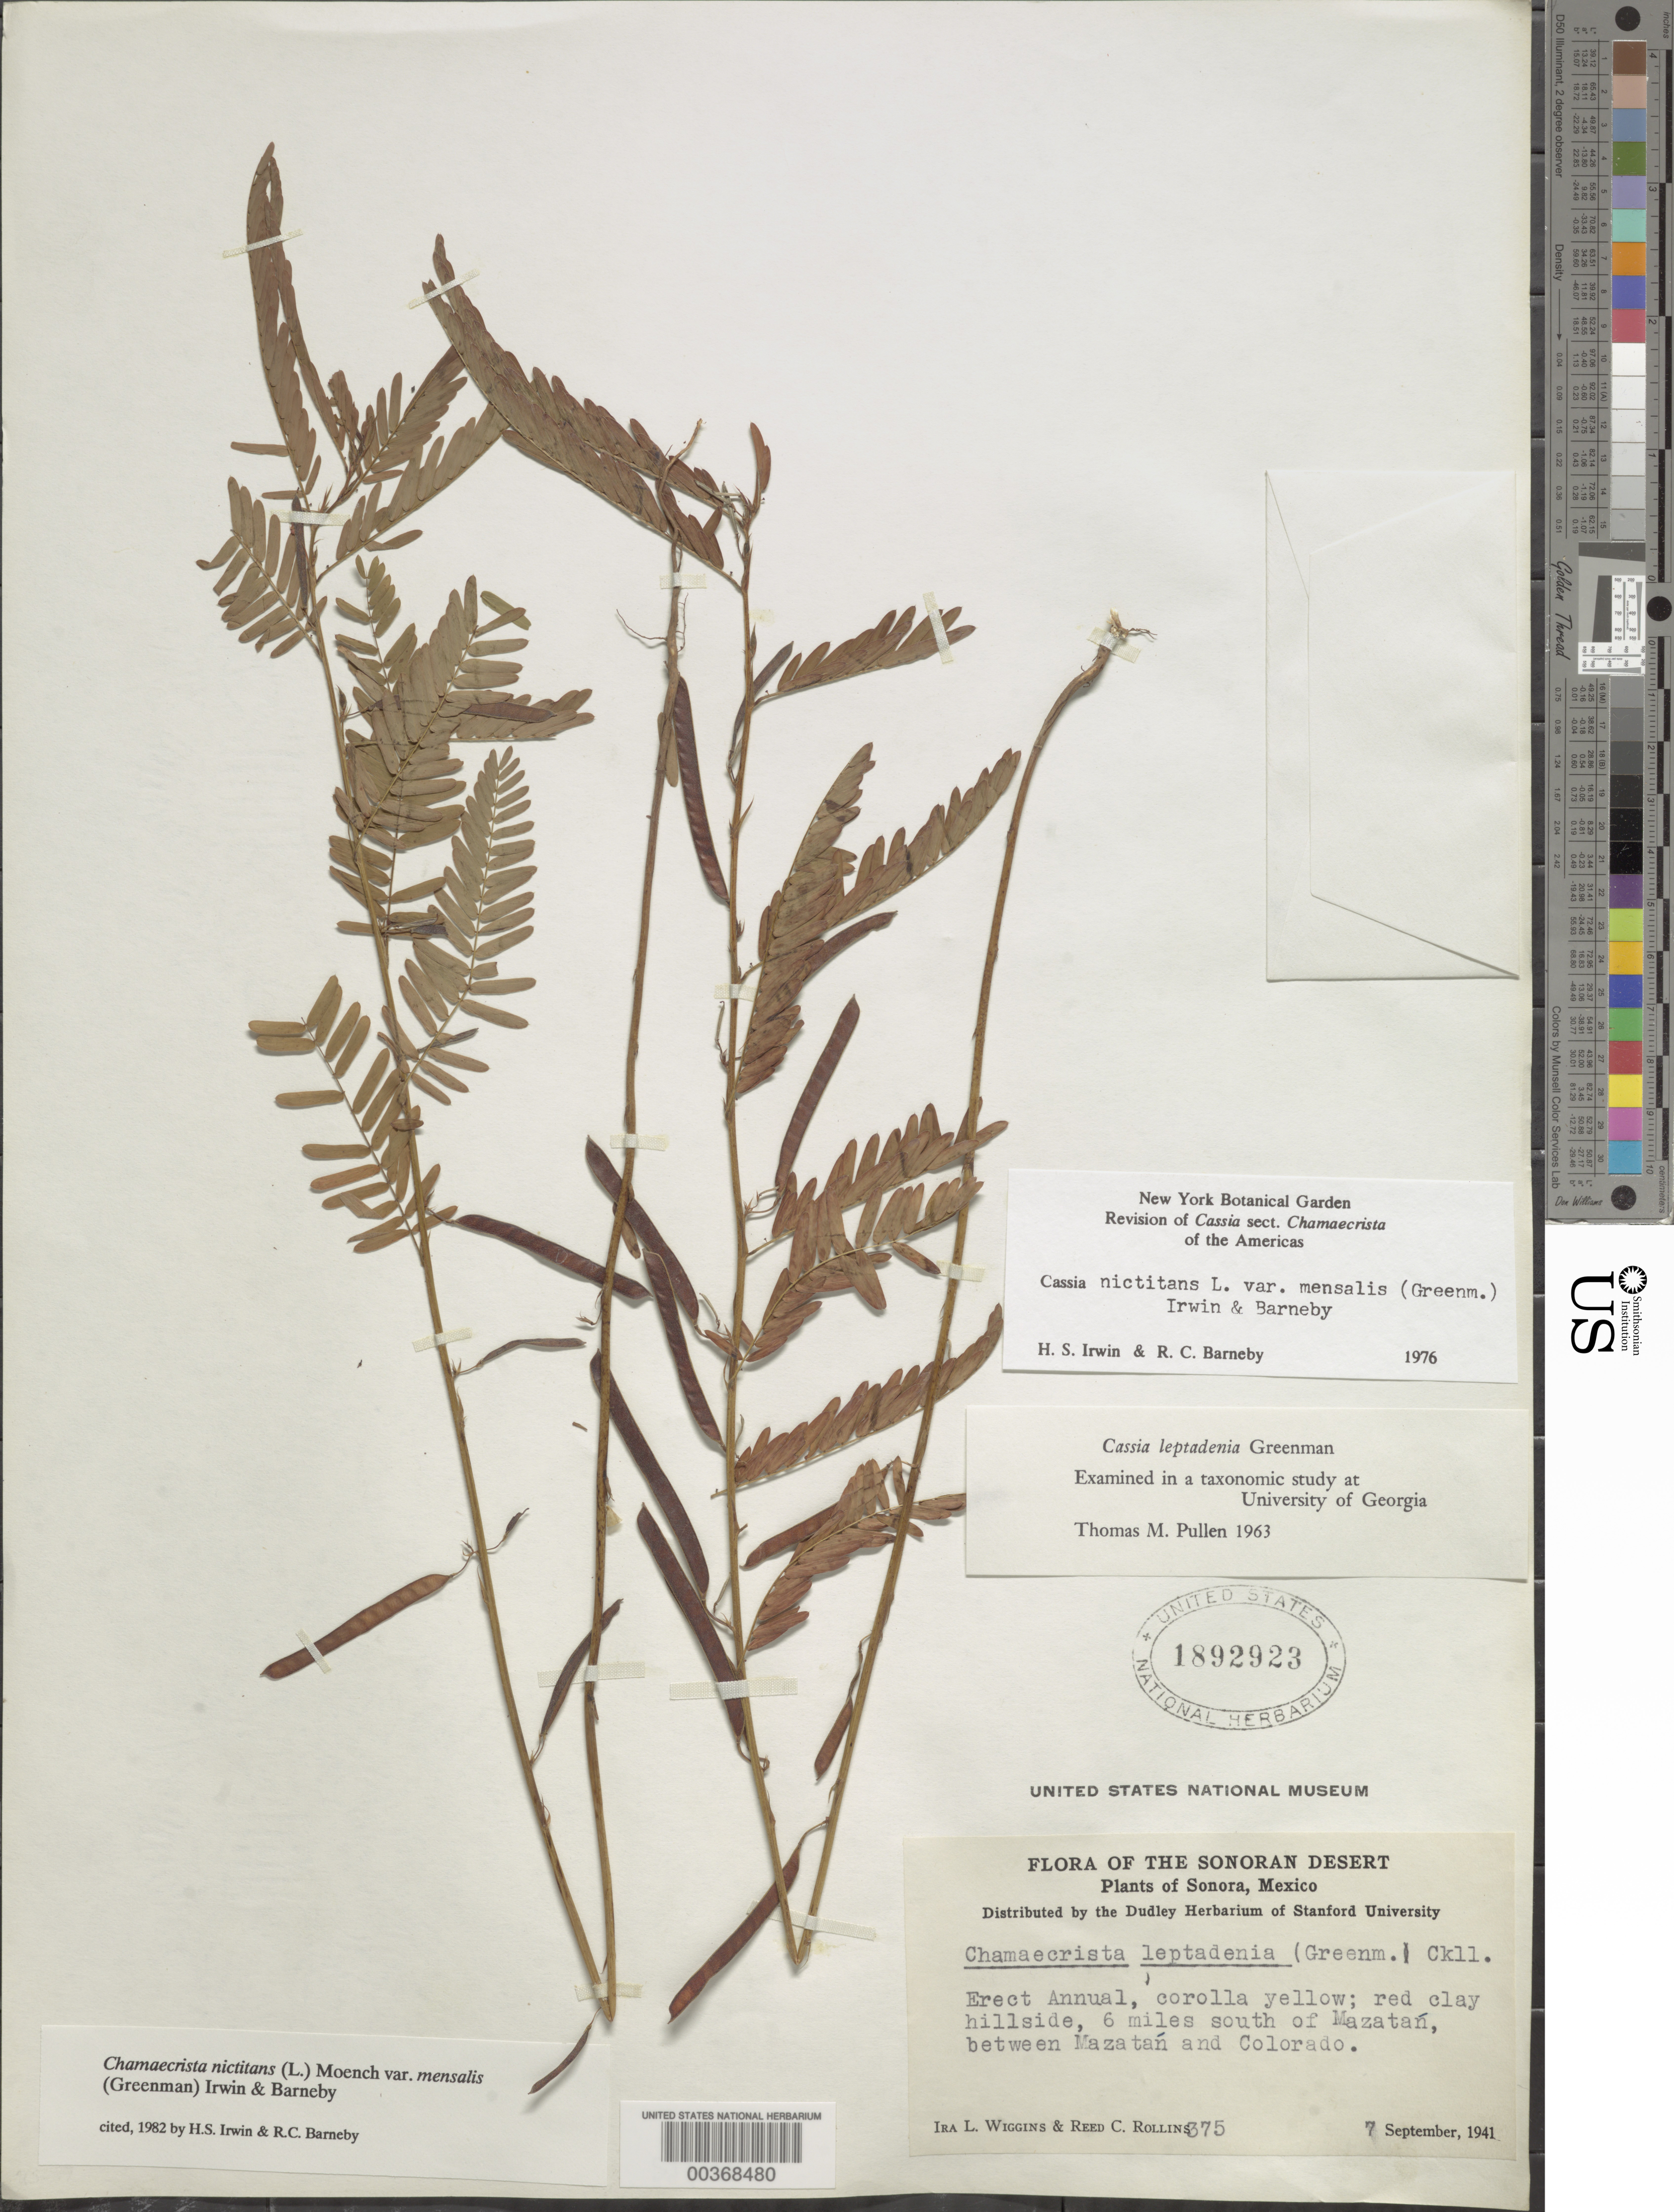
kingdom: Plantae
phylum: Tracheophyta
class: Magnoliopsida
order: Fabales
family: Fabaceae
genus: Chamaecrista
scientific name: Chamaecrista nictitans var. mensalis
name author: (Greenm.) H.S. Irwin & Barneby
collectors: I. L. Wiggins & R. C. Rollins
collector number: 375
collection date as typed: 07 Sep 1941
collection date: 1941-09-07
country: Mexico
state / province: Sonora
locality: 6 mi S of Mazatan, between Mazatan and Colorado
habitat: Red clay hillside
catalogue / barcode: US 1892923